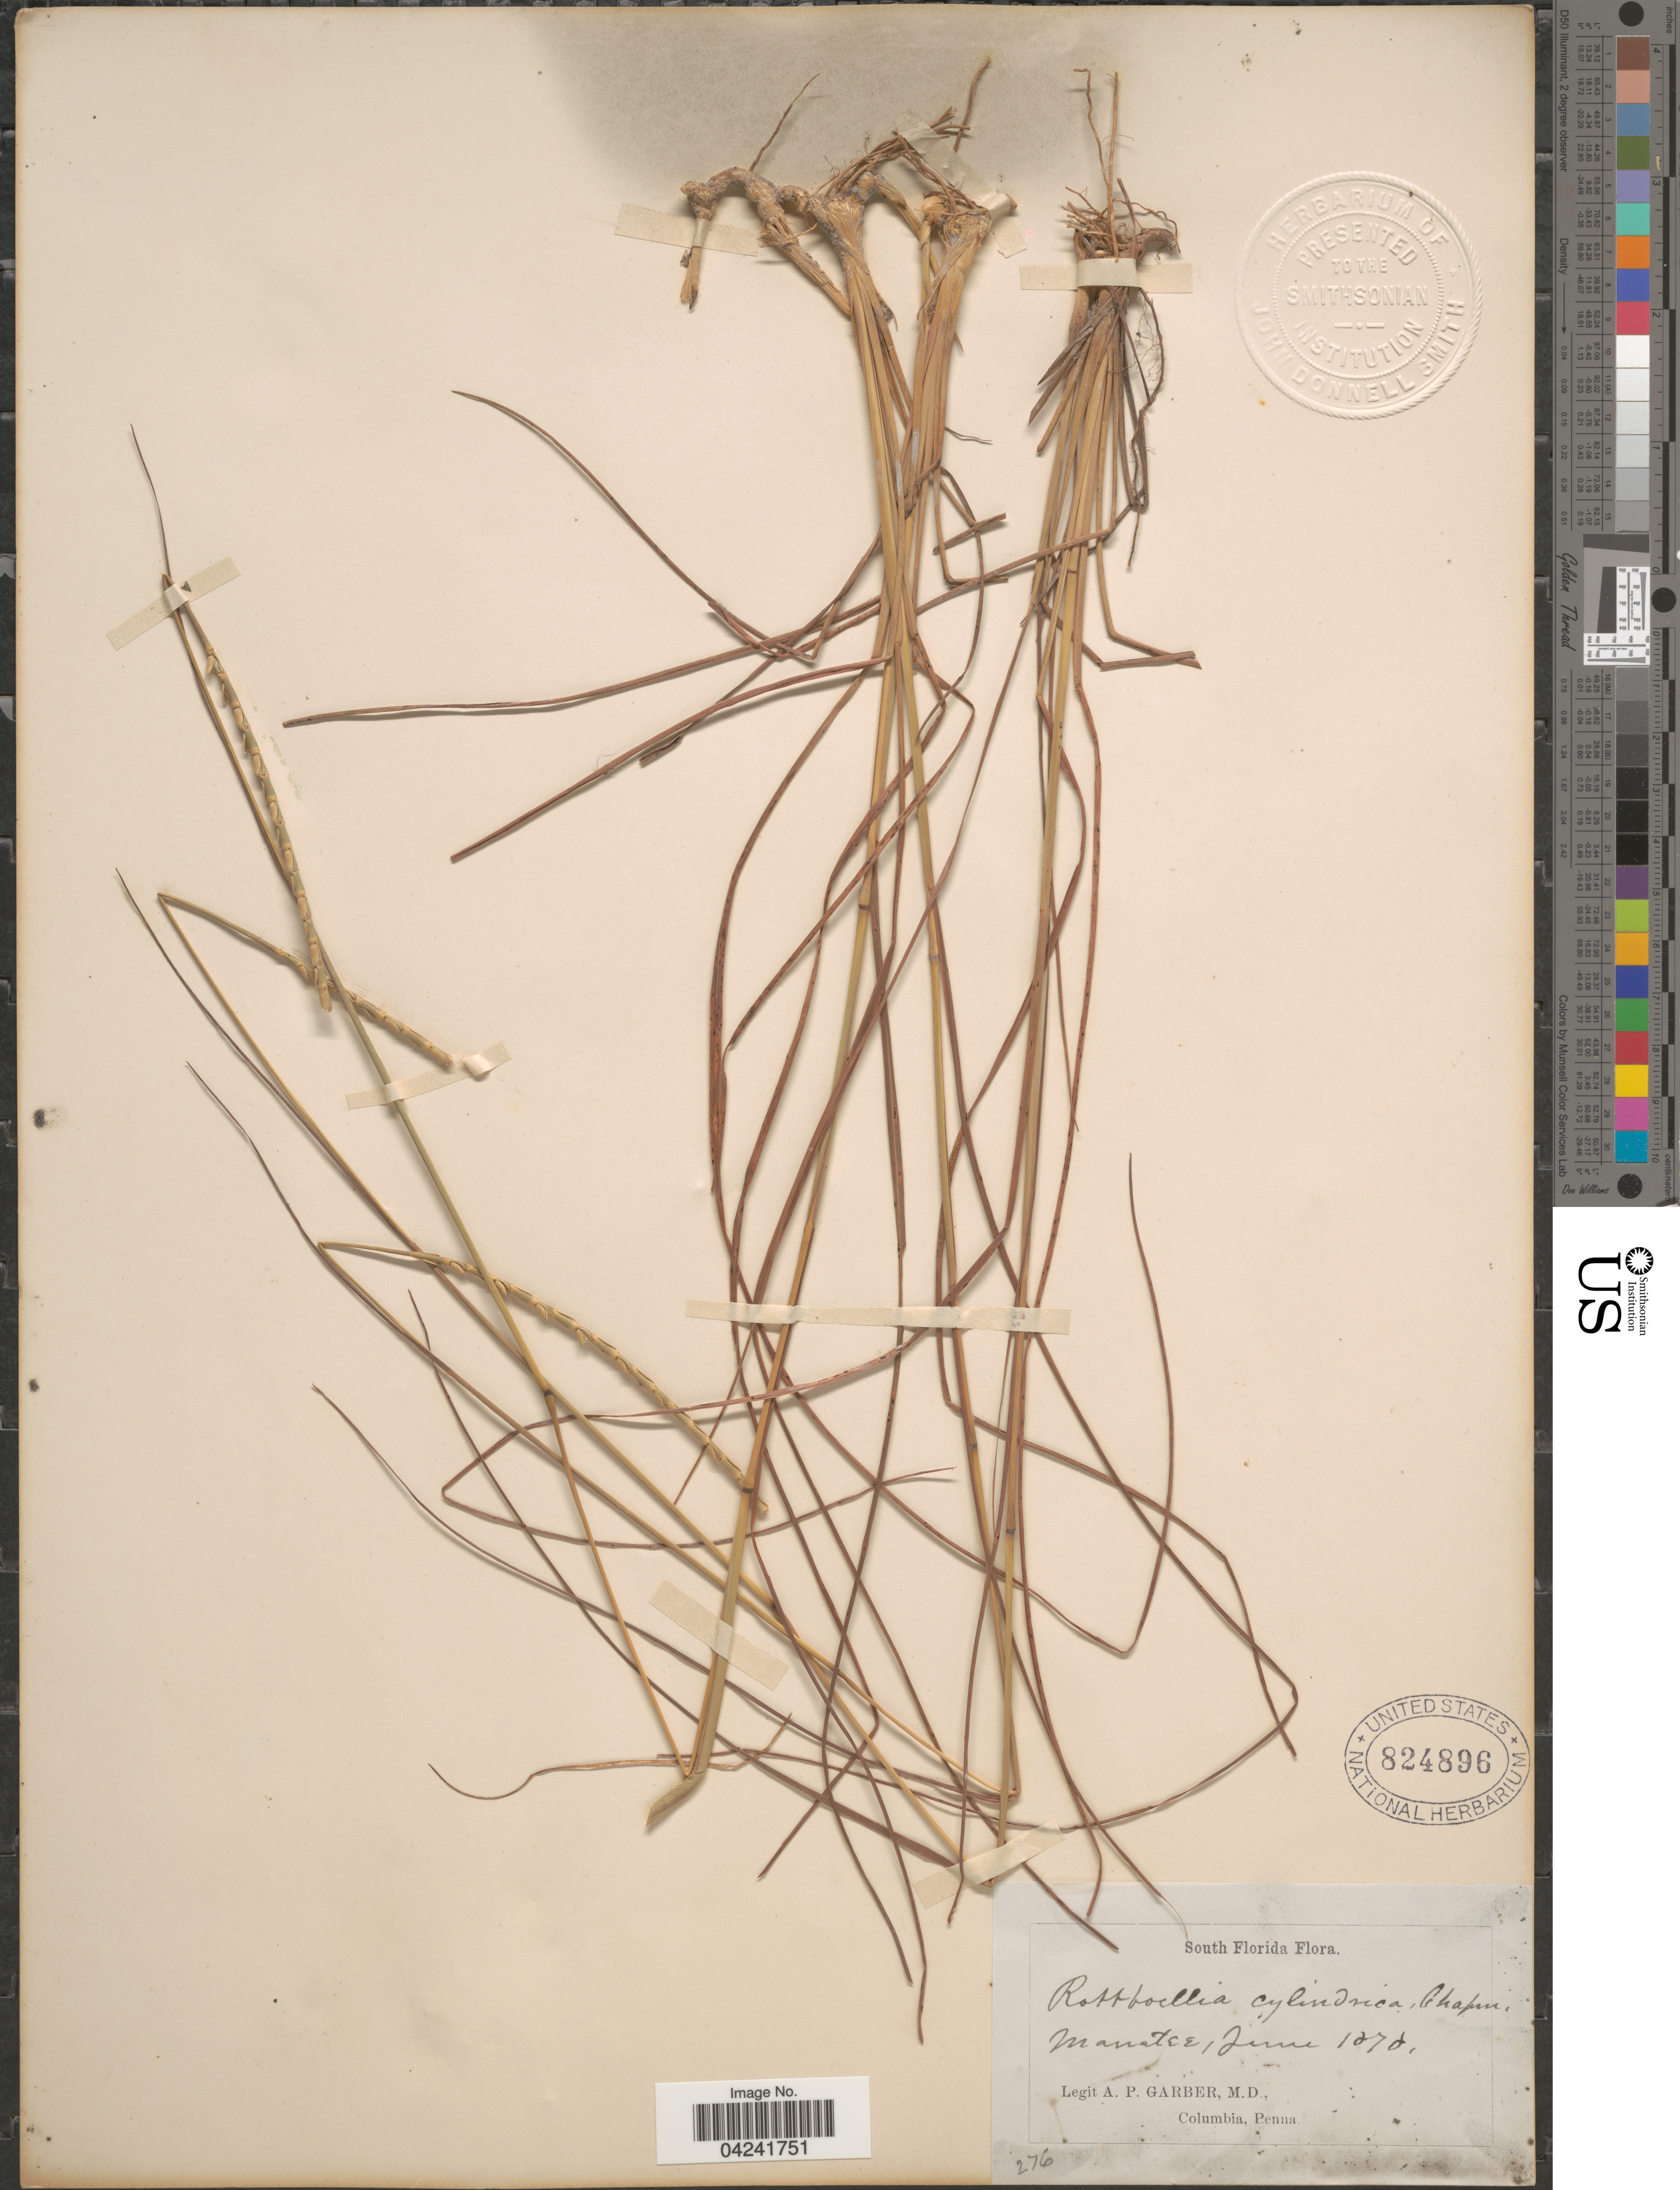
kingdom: Plantae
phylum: Tracheophyta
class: Liliopsida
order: Poales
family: Poaceae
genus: Mnesithea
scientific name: Mnesithea cylindrica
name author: (Michx.) de Koning & Sosef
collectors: A. P. Garber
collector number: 276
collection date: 1878-06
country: United States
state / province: Florida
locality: South Florida. Manatee.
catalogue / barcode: US 824896